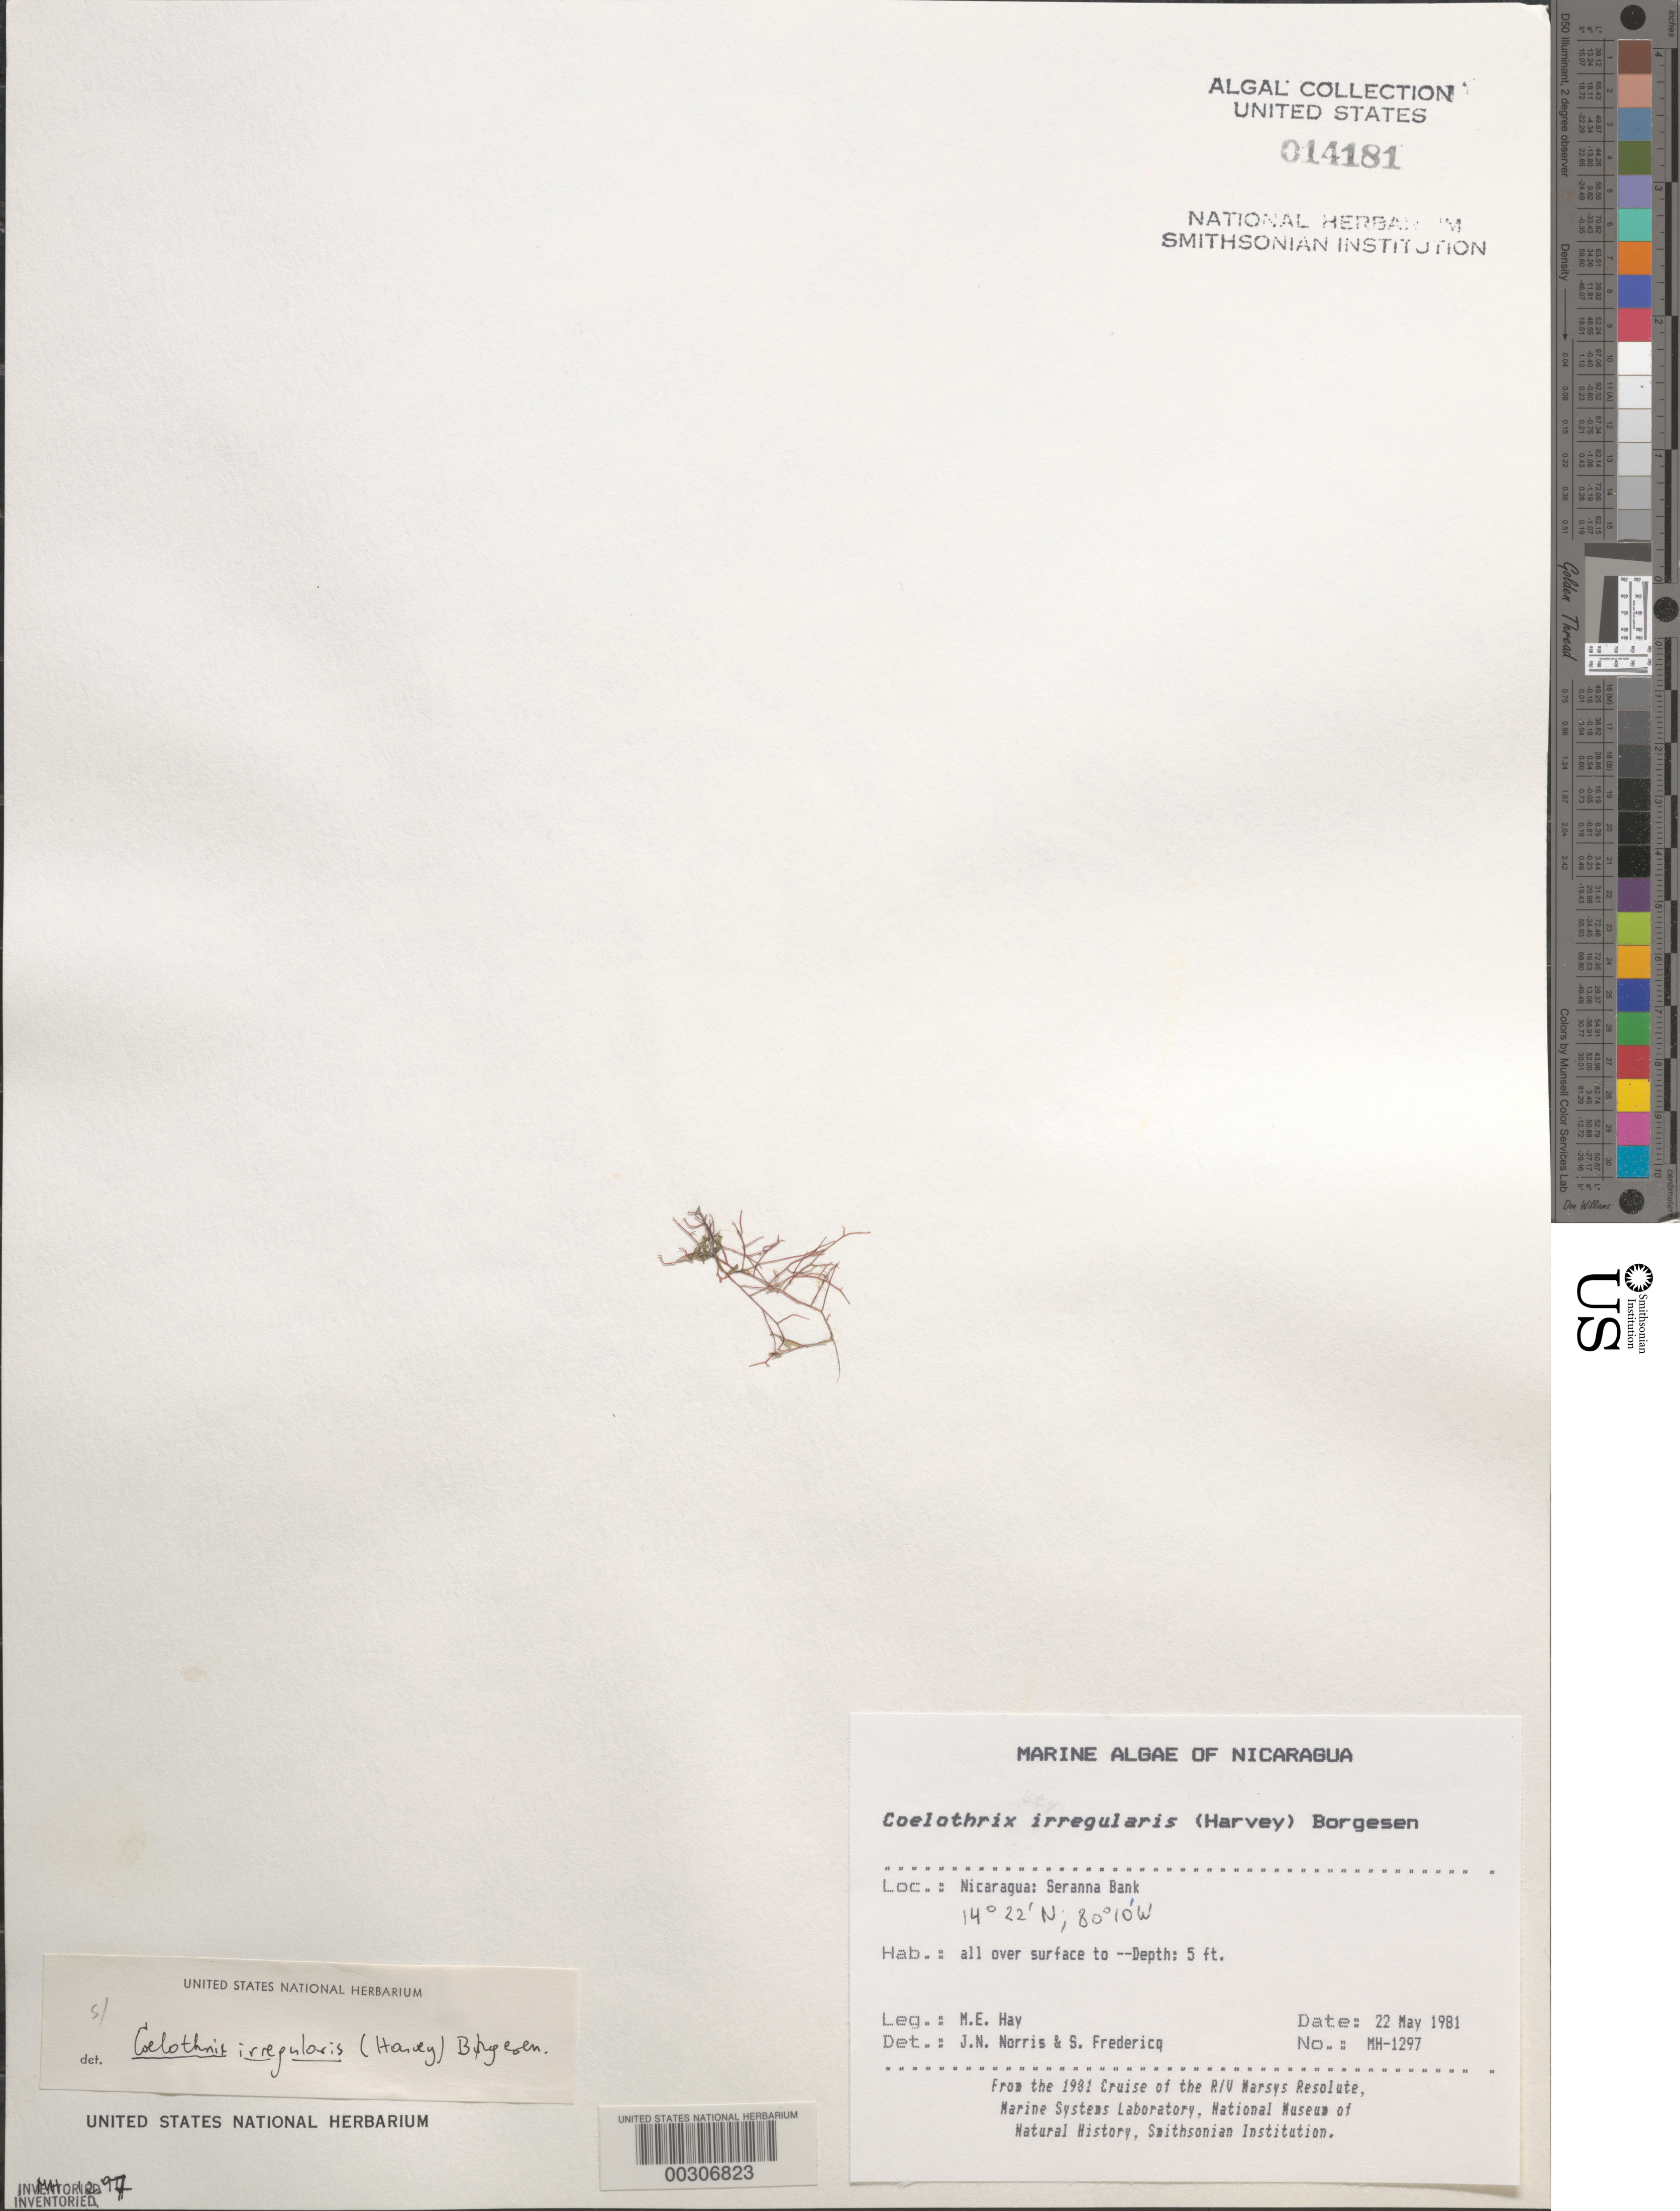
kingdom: Plantae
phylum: Rhodophyta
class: Florideophyceae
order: Rhodymeniales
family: Champiaceae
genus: Coelothrix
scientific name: Coelothrix irregularis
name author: (Harv.) Børgesen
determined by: Norris, J. N.; Fredericq, S.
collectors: M. E. Hay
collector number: MEH-1297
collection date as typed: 22 May 1981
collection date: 1981-05-22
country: Nicaragua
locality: Seranna bank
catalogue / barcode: US 14181